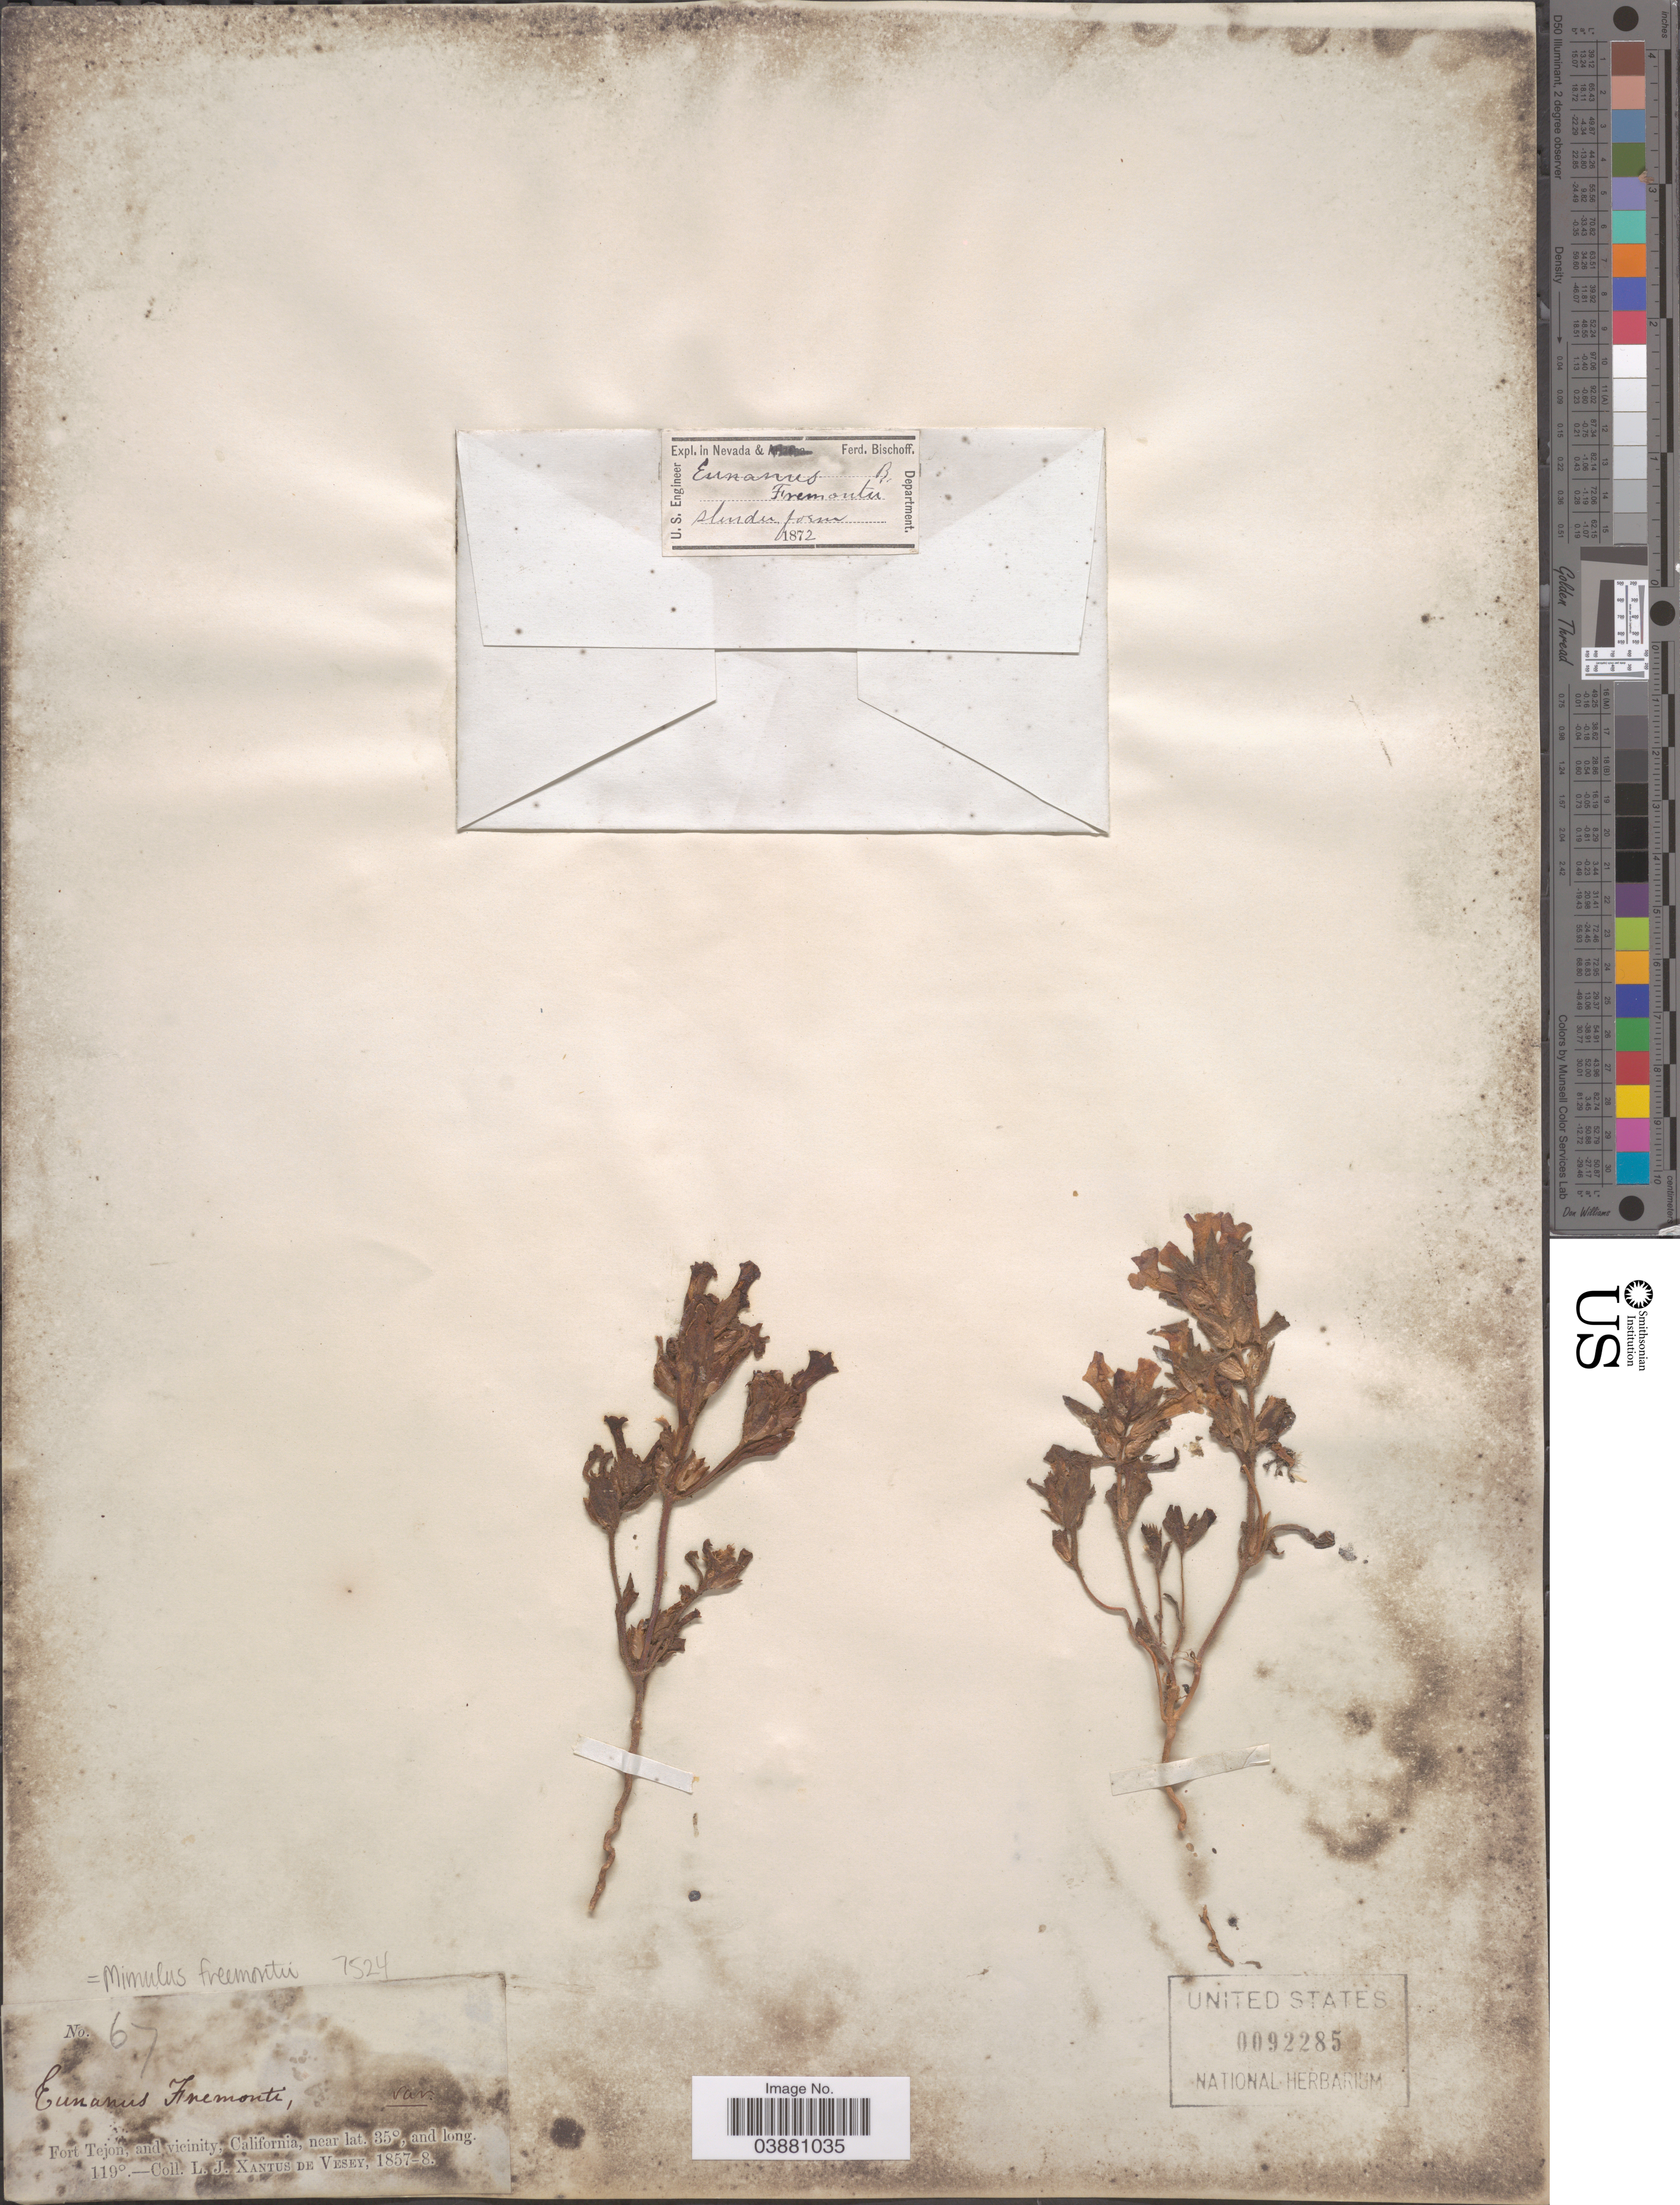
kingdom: Plantae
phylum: Tracheophyta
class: Magnoliopsida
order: Lamiales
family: Phrymaceae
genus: Mimulus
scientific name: Mimulus fremontii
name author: (Benth.) A. Gray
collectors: L. Xantus de Vesey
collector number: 67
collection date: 1857/1858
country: United States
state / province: California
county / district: Kern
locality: Fort Tejon, and vicinity, California.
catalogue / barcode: US 92285